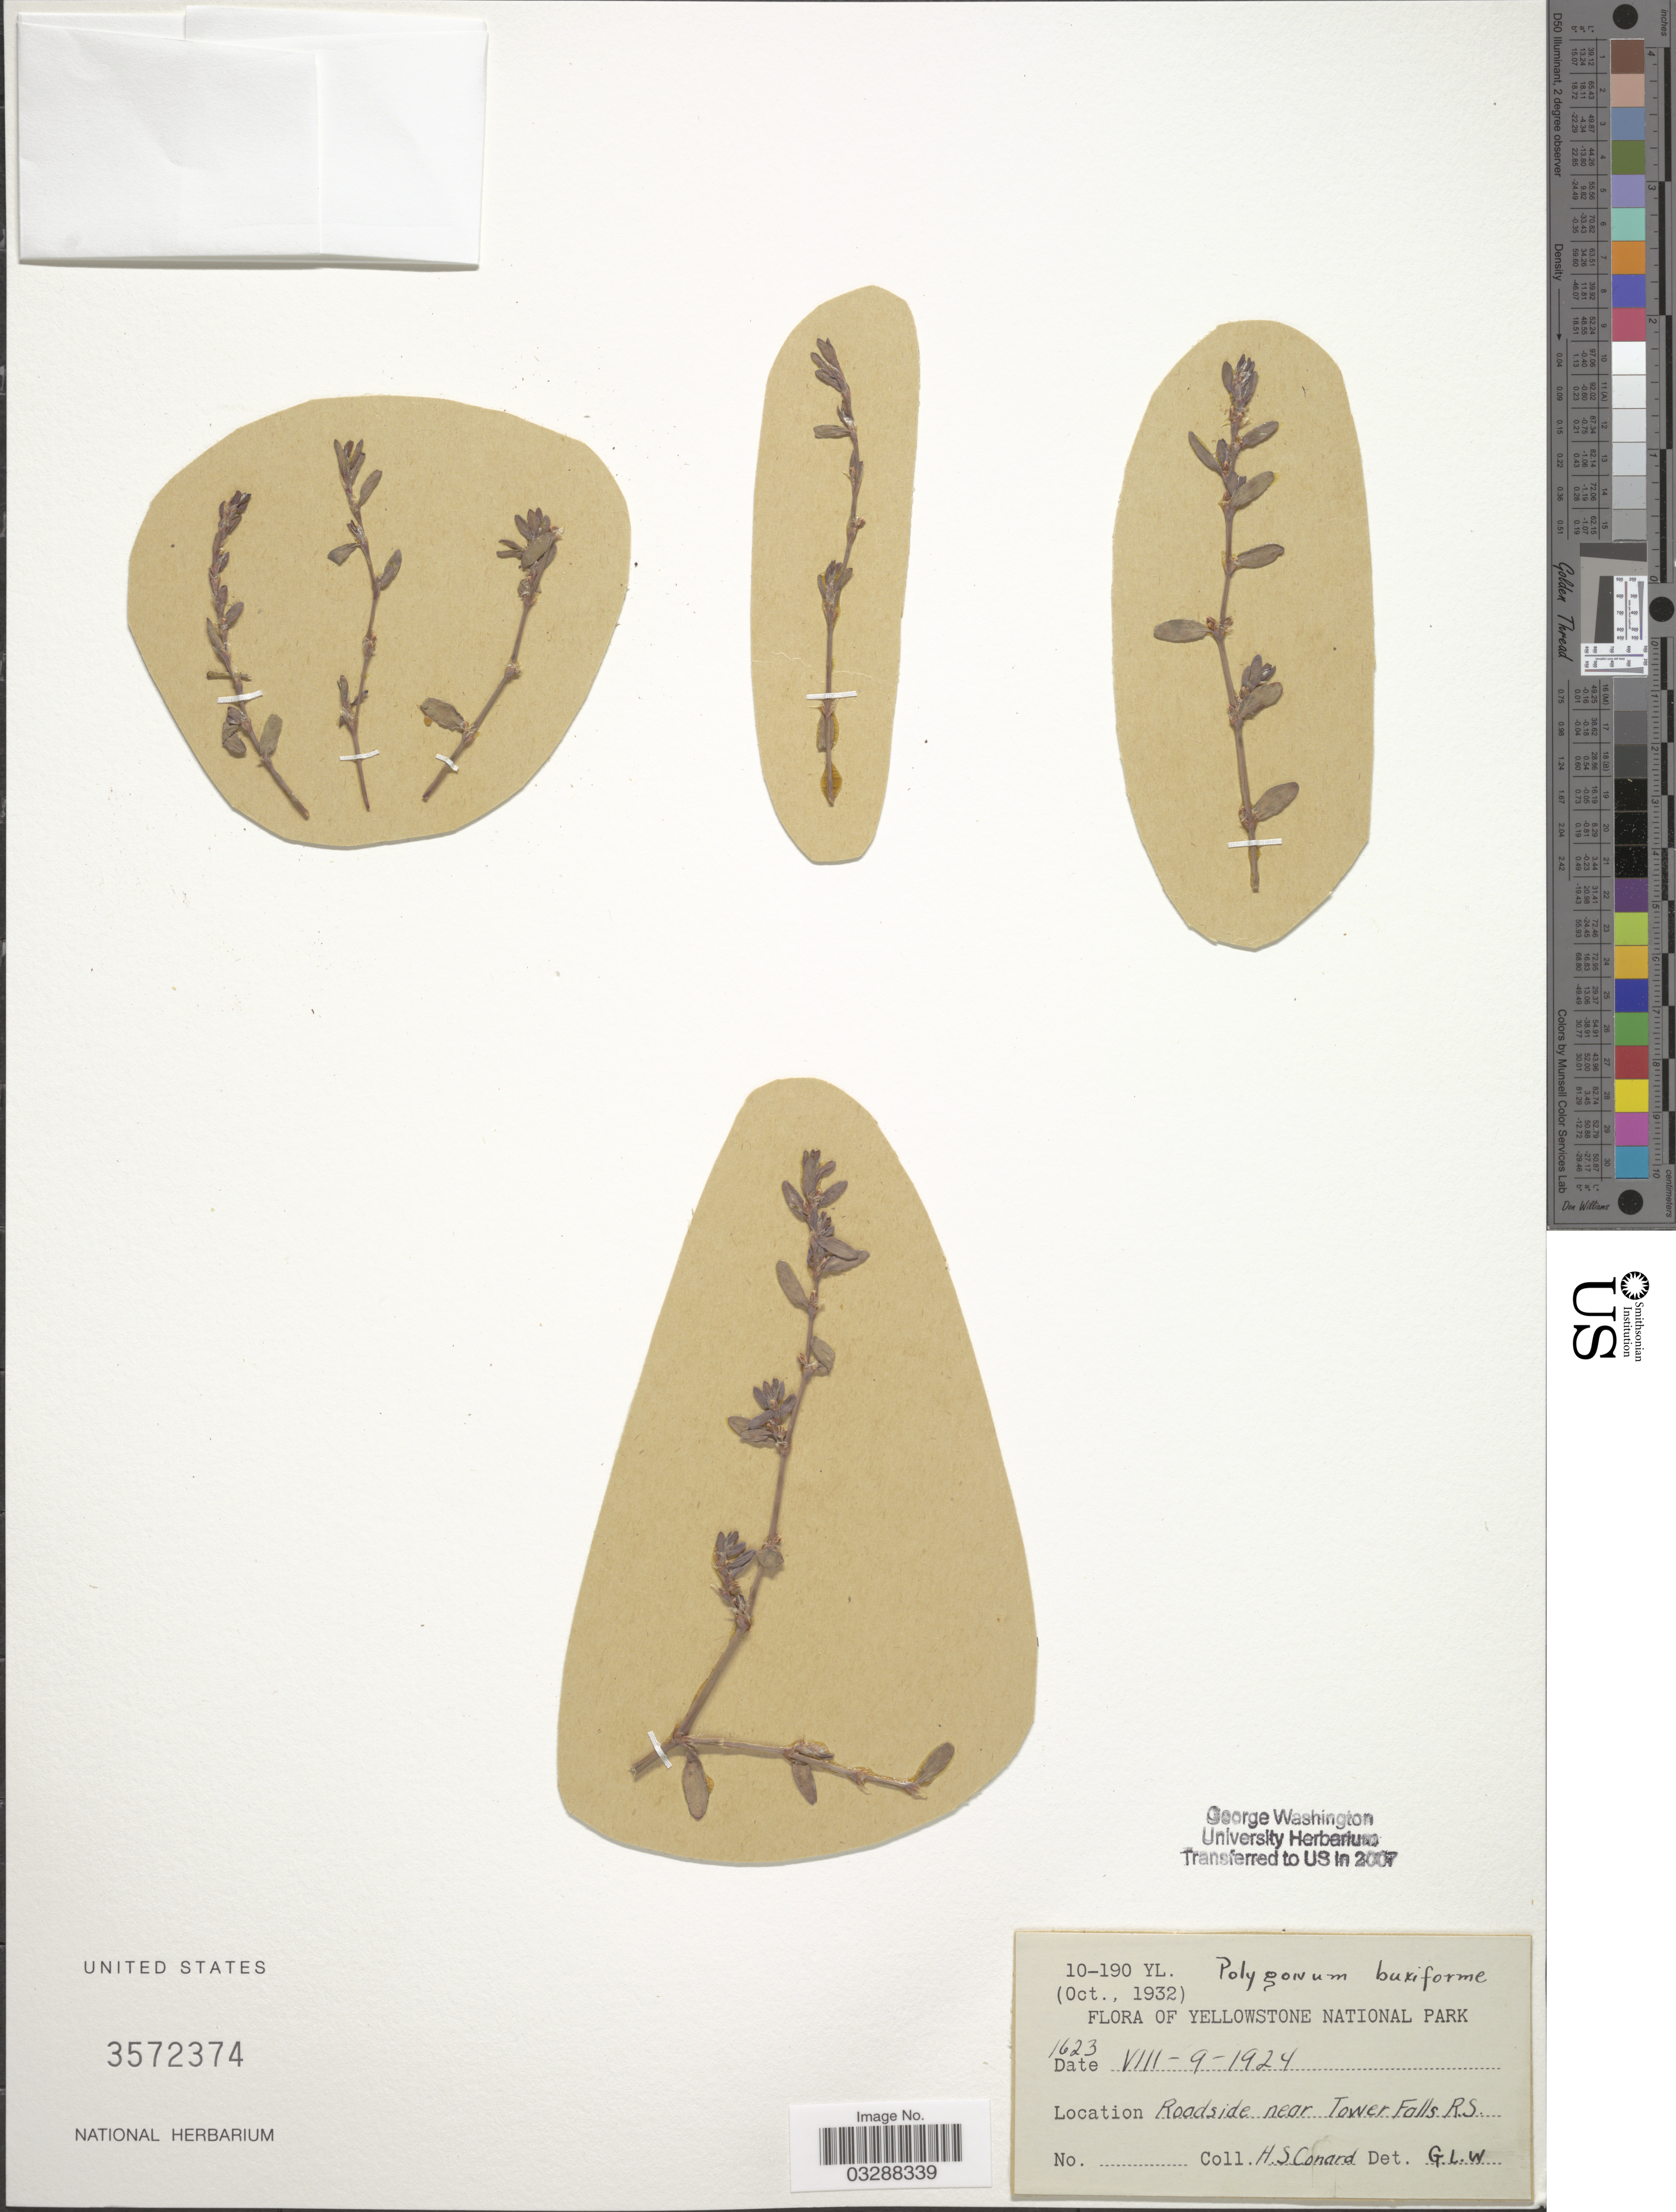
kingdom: Plantae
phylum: Tracheophyta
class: Magnoliopsida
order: Caryophyllales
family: Polygonaceae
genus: Polygonum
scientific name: Polygonum buxiforme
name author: Small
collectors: H. S. Conard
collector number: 1623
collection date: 1924-08-09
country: United States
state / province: Wyoming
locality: Yellowstone National Park, Roadside near Tower Falls RS.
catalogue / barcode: US 3572374